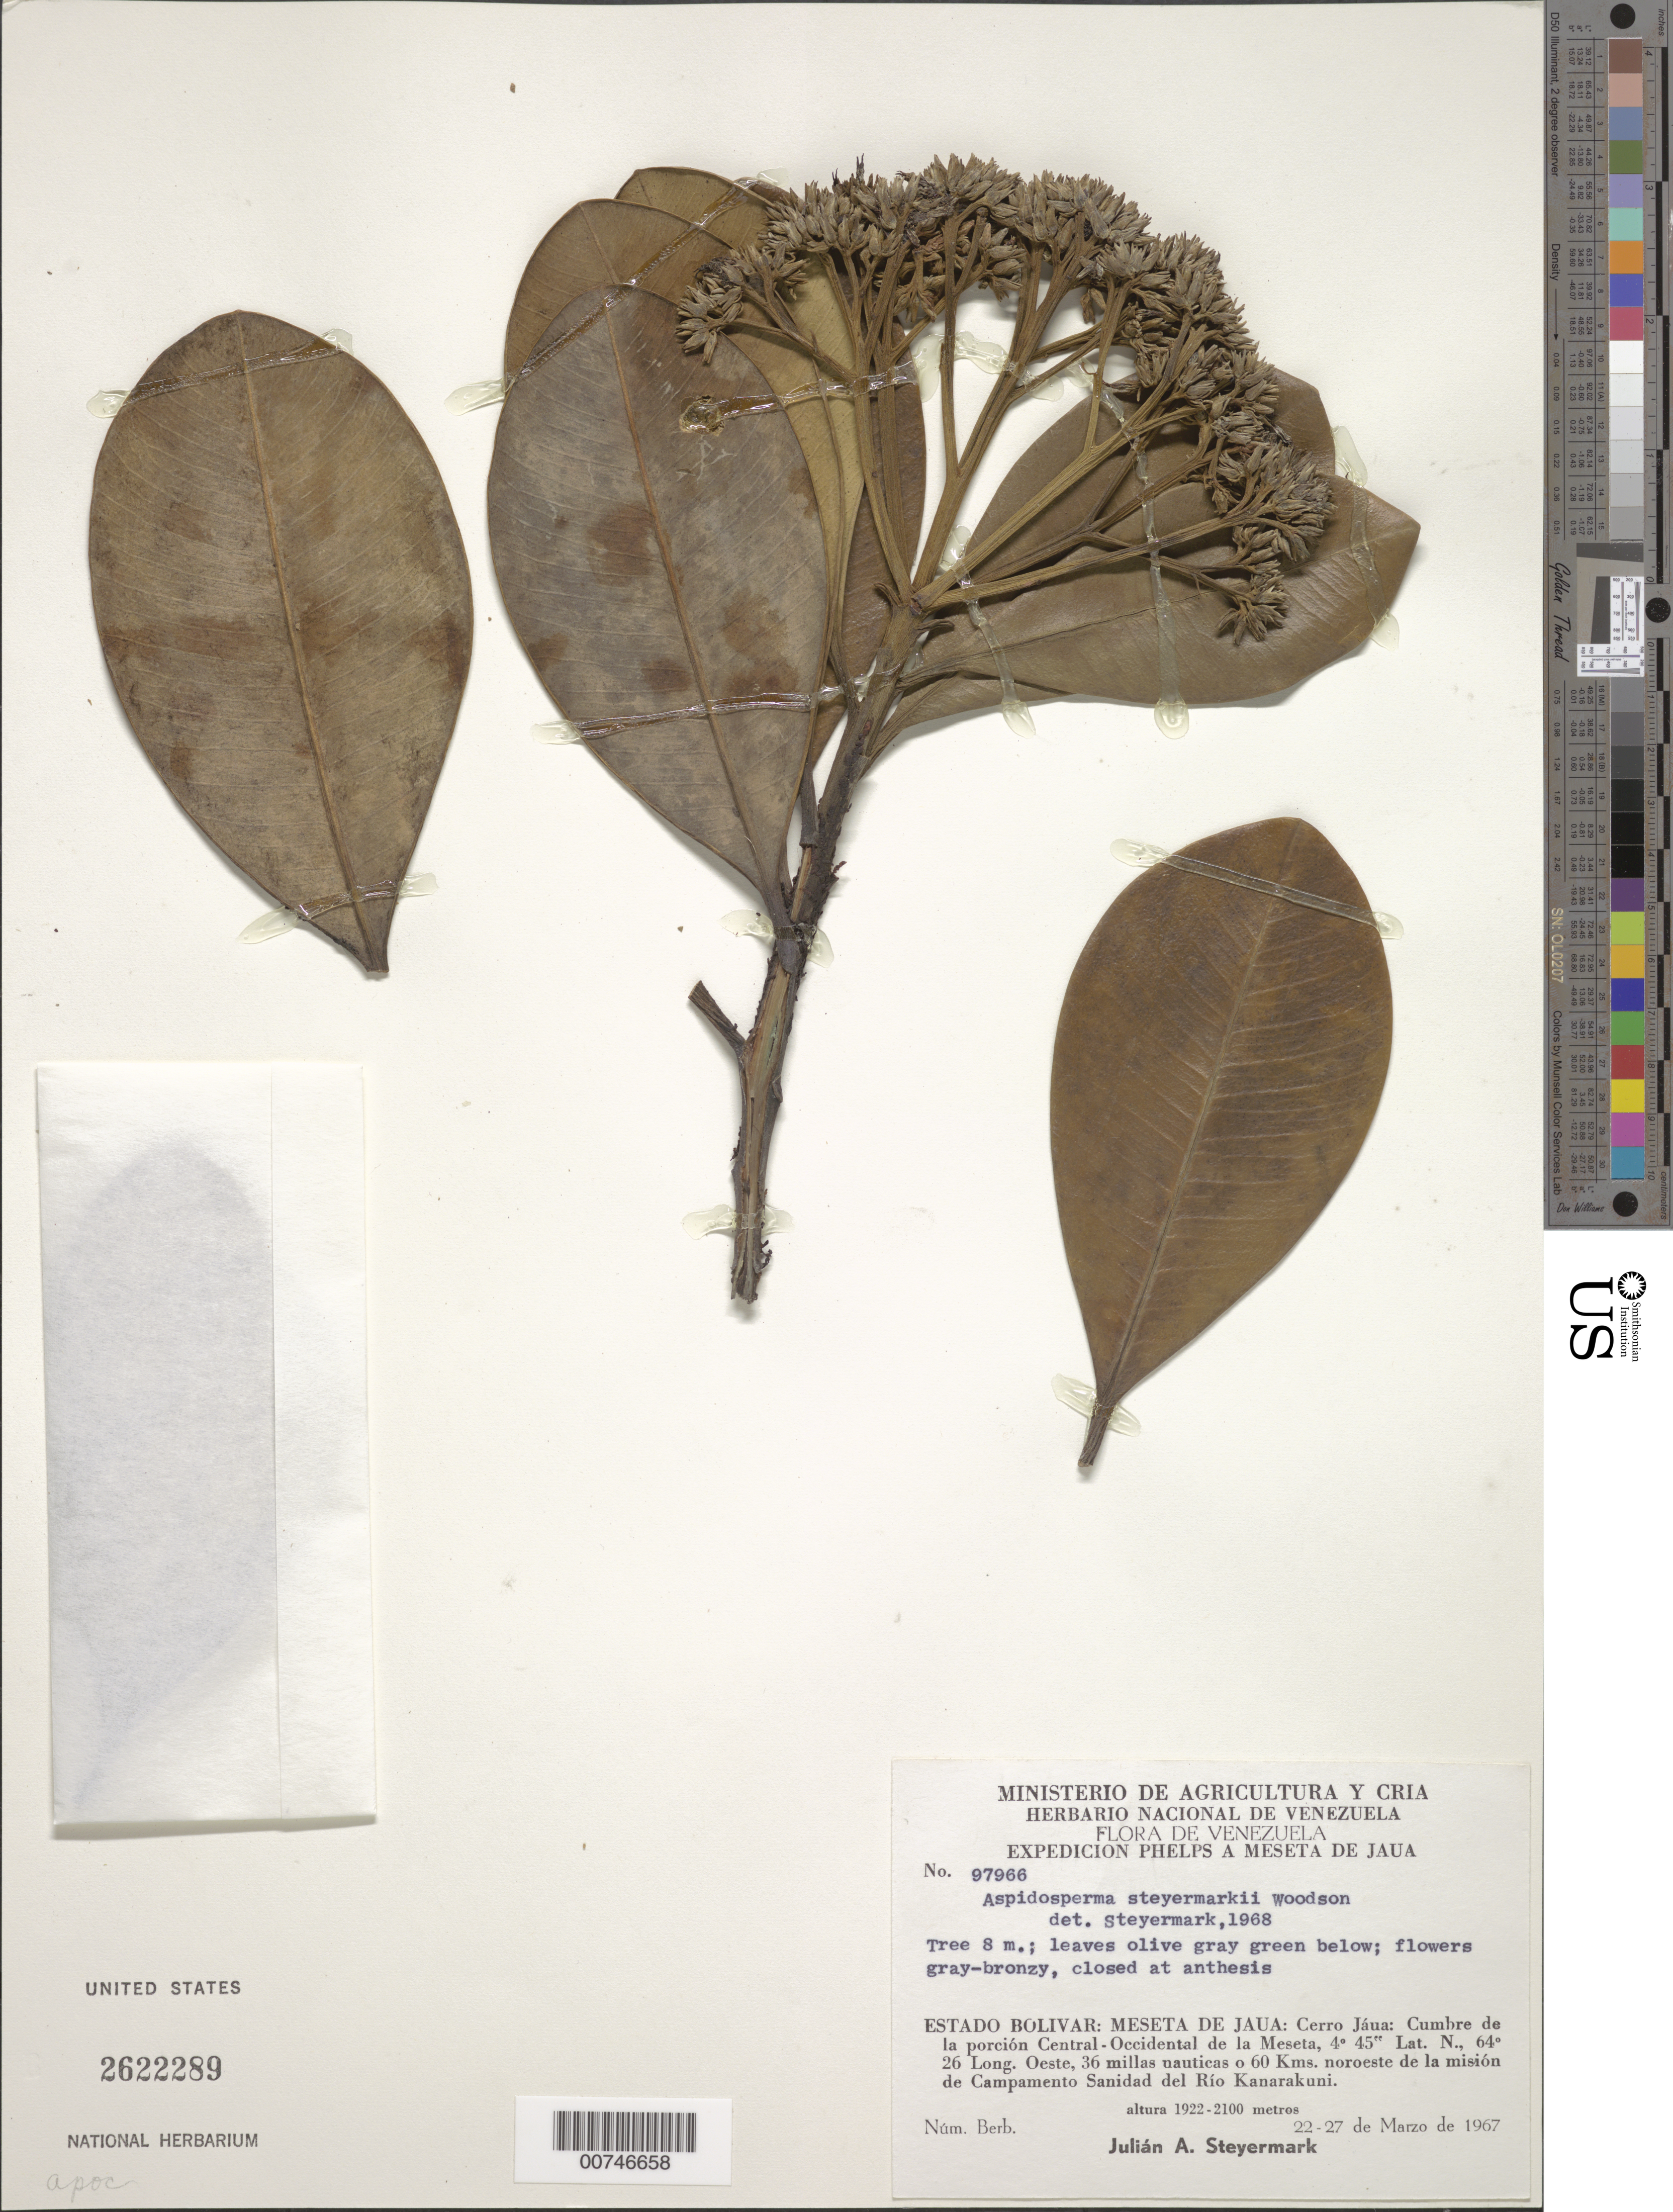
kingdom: Plantae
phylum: Tracheophyta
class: Magnoliopsida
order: Gentianales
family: Apocynaceae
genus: Aspidosperma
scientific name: Aspidosperma steyermarkii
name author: Woodson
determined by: Steyermark, Julian A., (VEN)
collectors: J. Steyermark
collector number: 97966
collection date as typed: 22-Mar-67 to 27-Mar-67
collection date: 1967-03-22/1967-03-27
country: Venezuela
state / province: Bolívar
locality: Meseta del Jaua: Cerro Jáua, cumbre de la porcion Central-Occidental de la Meseta, 36 millas nauticas o 60 km NO de la mision de Campamento Sanidad del Río Kanarakuni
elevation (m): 1922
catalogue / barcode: US 2622289